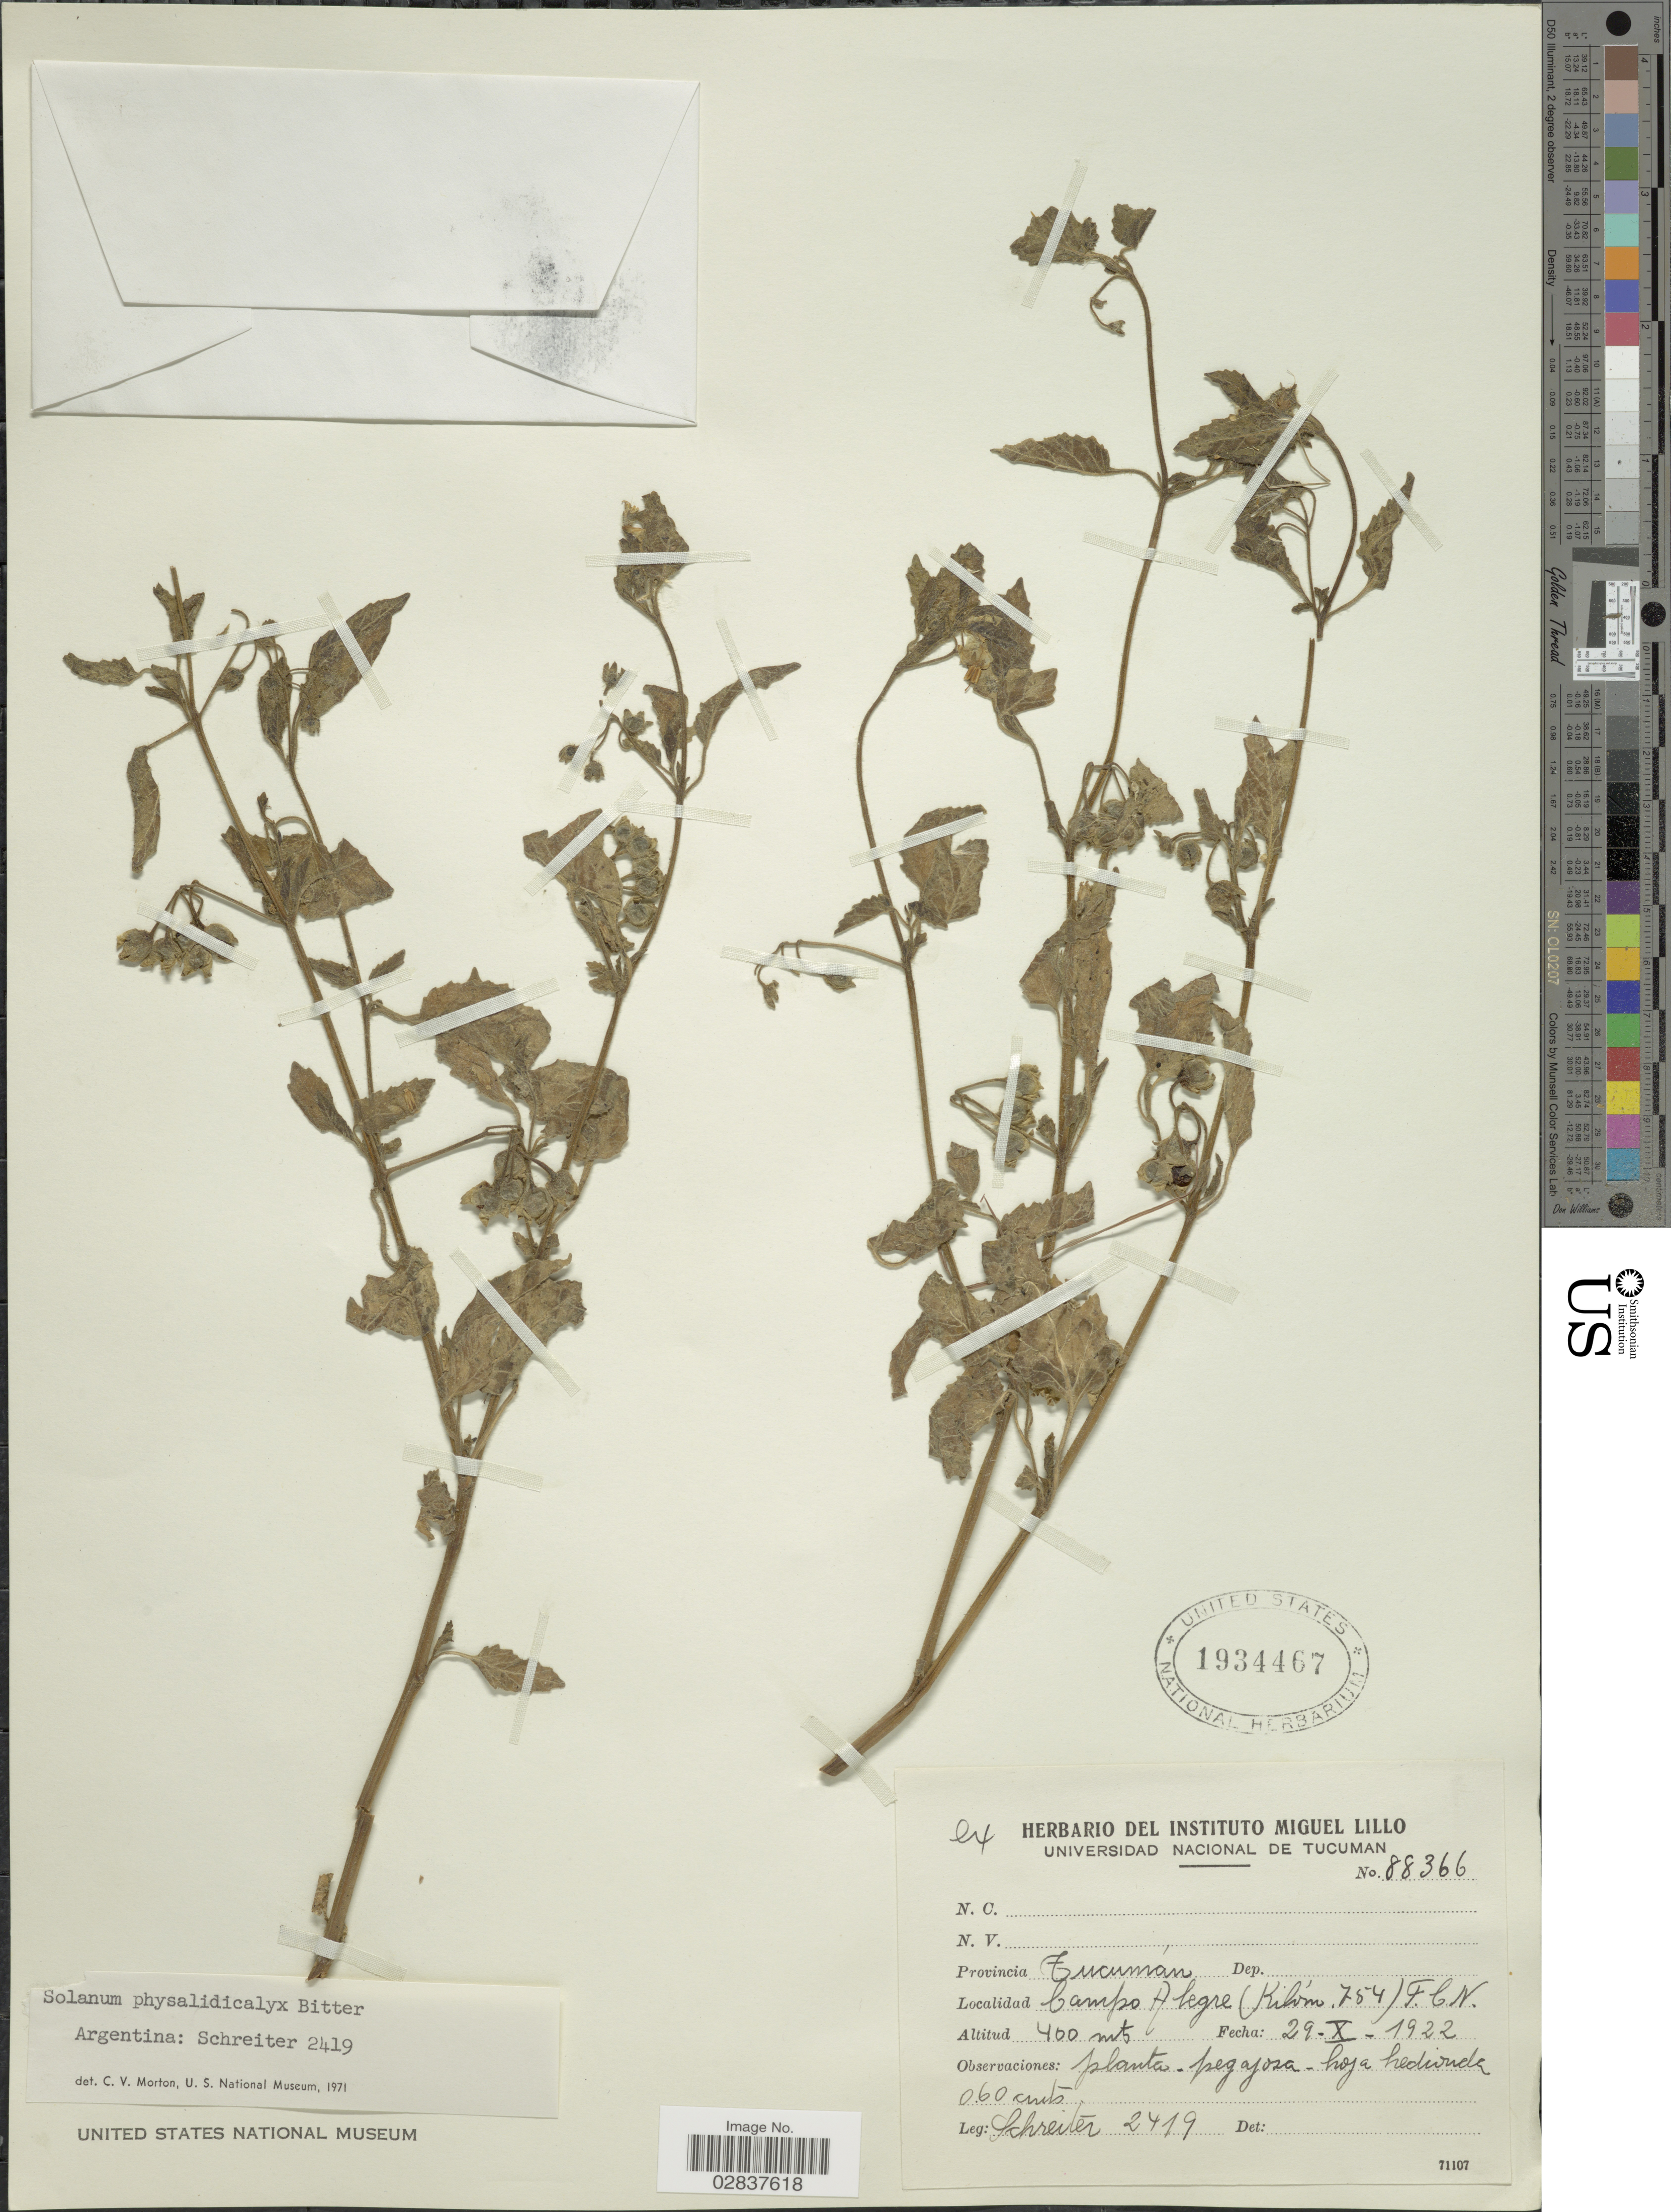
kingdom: Plantae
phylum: Tracheophyta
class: Magnoliopsida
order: Solanales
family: Solanaceae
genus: Solanum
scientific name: Solanum physalifolium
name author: Rusby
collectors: -. Schreiter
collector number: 2419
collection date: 1922-10-29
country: Argentina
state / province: Tucuman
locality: Campo Alegre (Kilóm.754) F.C.N.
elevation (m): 400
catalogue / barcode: US 1934467